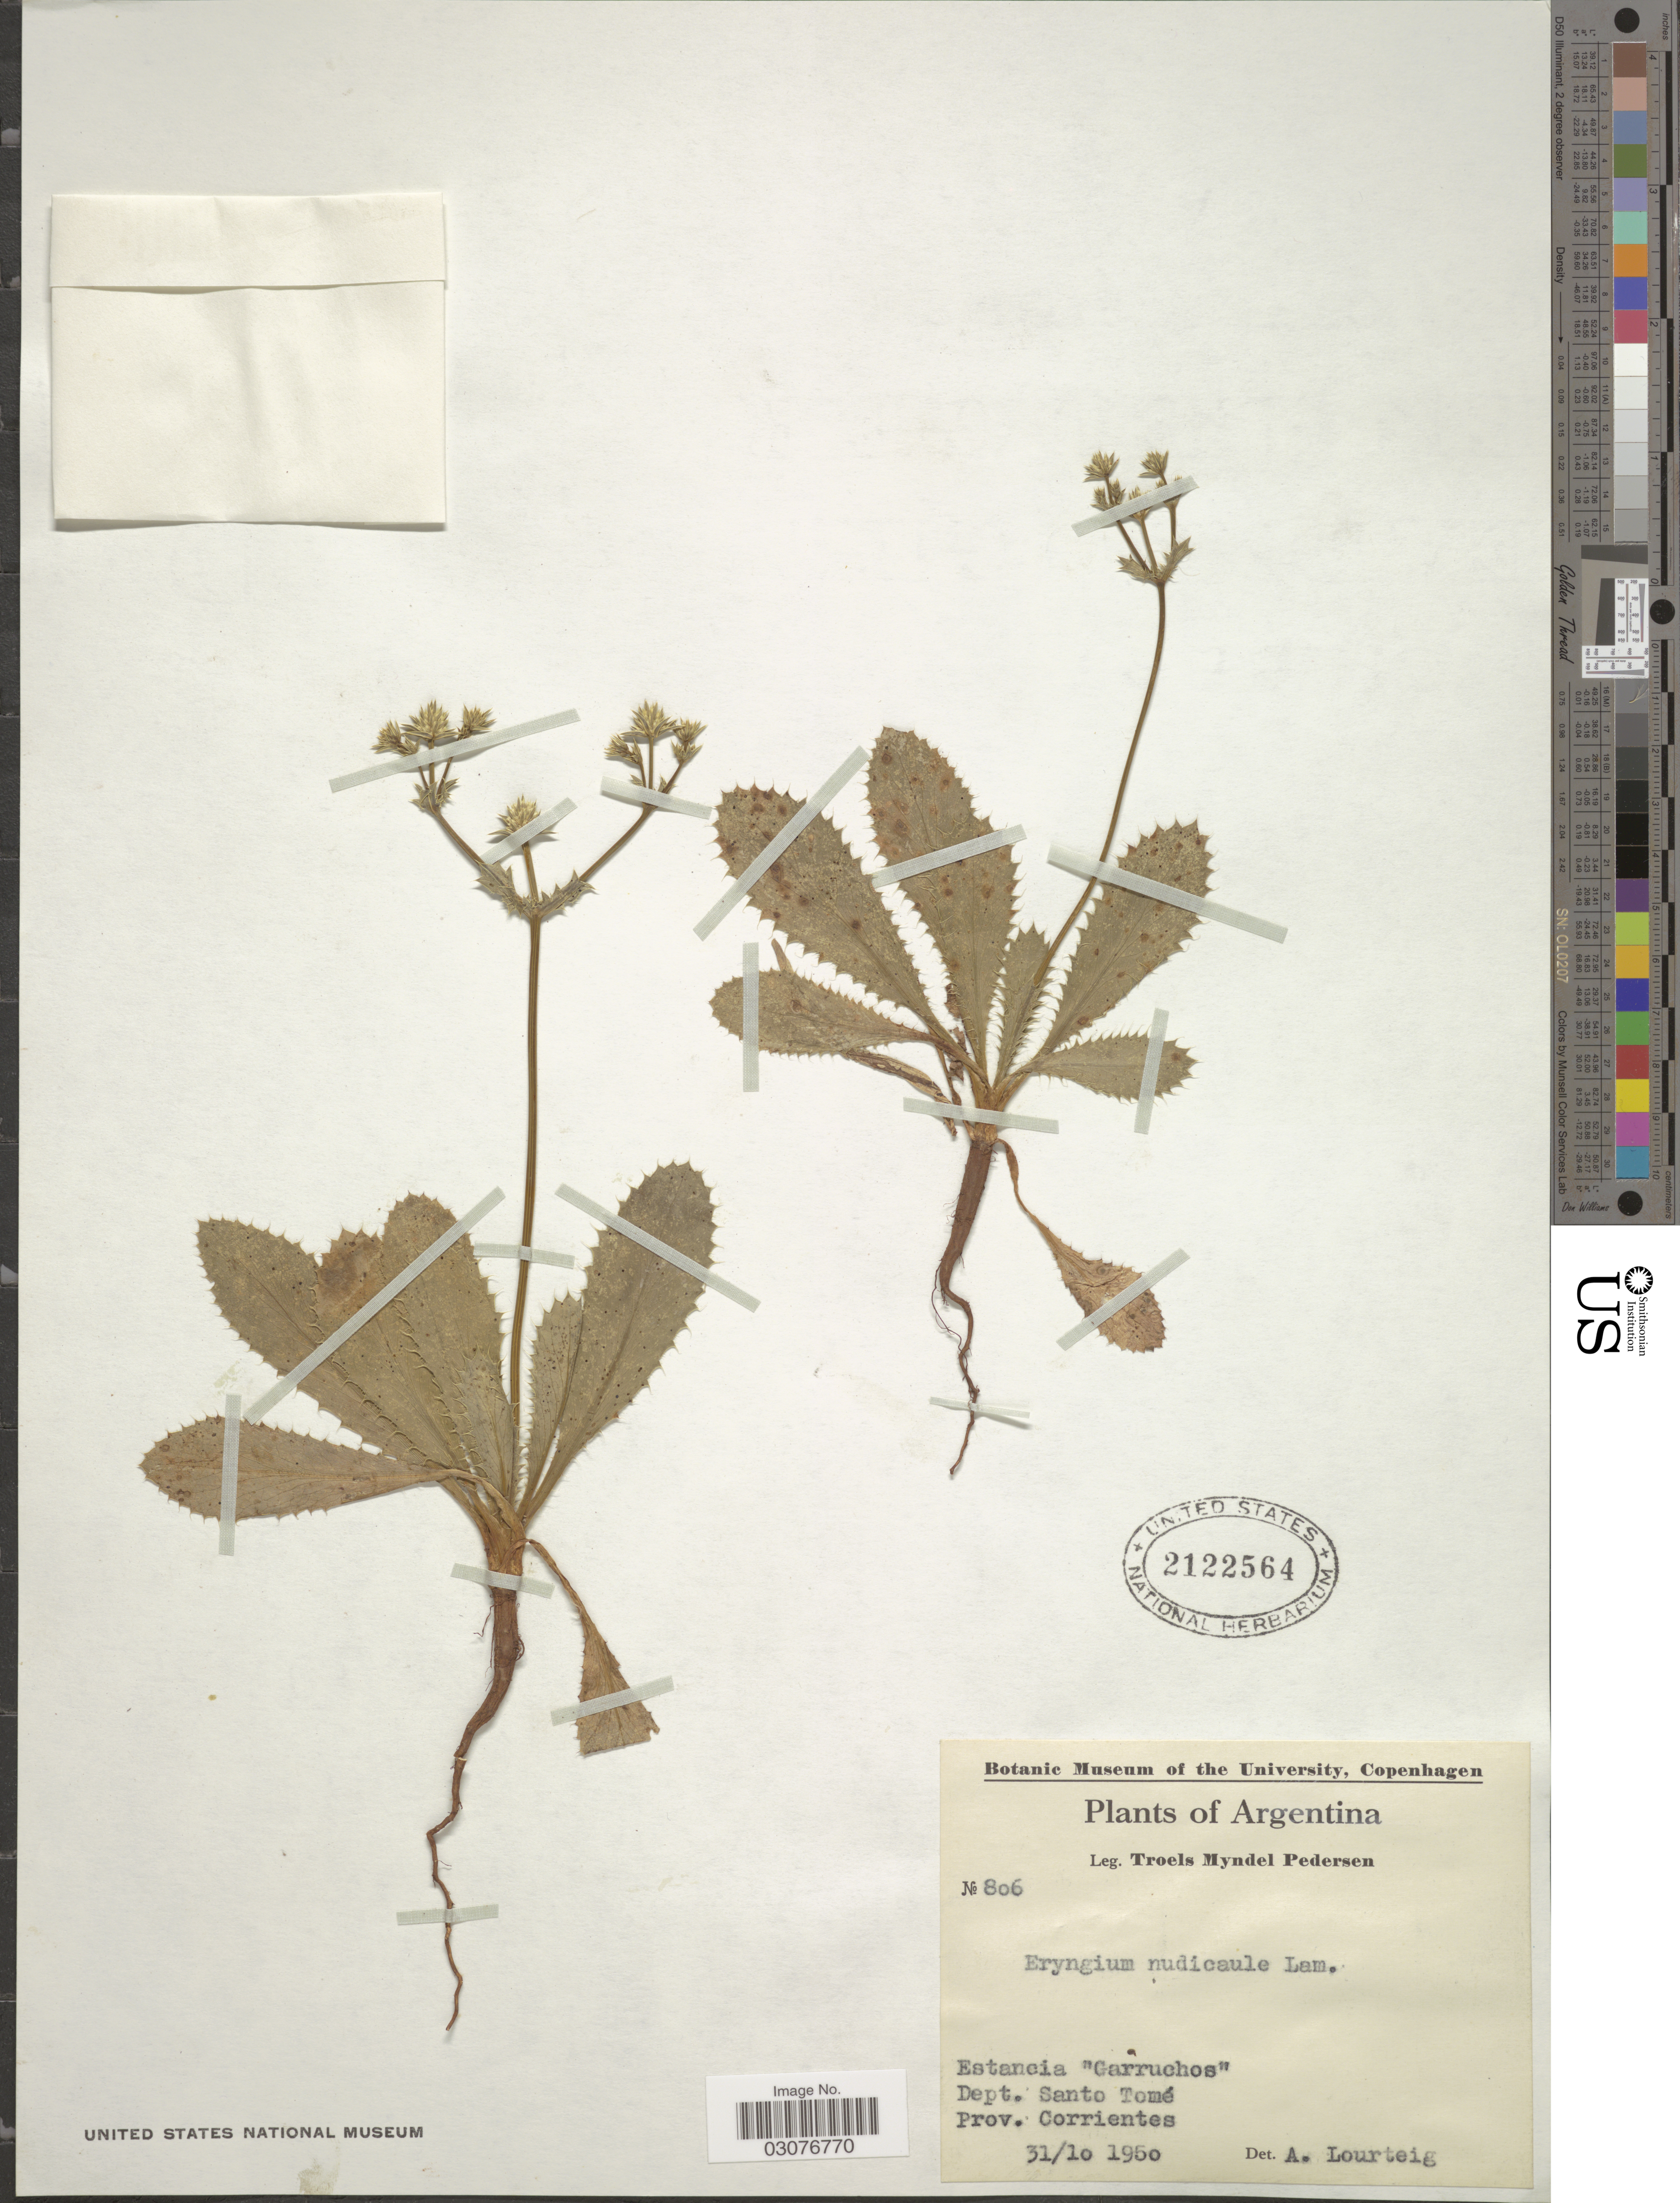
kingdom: Plantae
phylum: Tracheophyta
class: Magnoliopsida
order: Apiales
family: Apiaceae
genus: Eryngium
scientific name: Eryngium nudicaule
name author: Lam.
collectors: T. Pederson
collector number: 806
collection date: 1950-10-31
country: Argentina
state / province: Corrientes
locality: Estancia "Garruchos", Dept. Santo Tomé.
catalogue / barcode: US 2122564